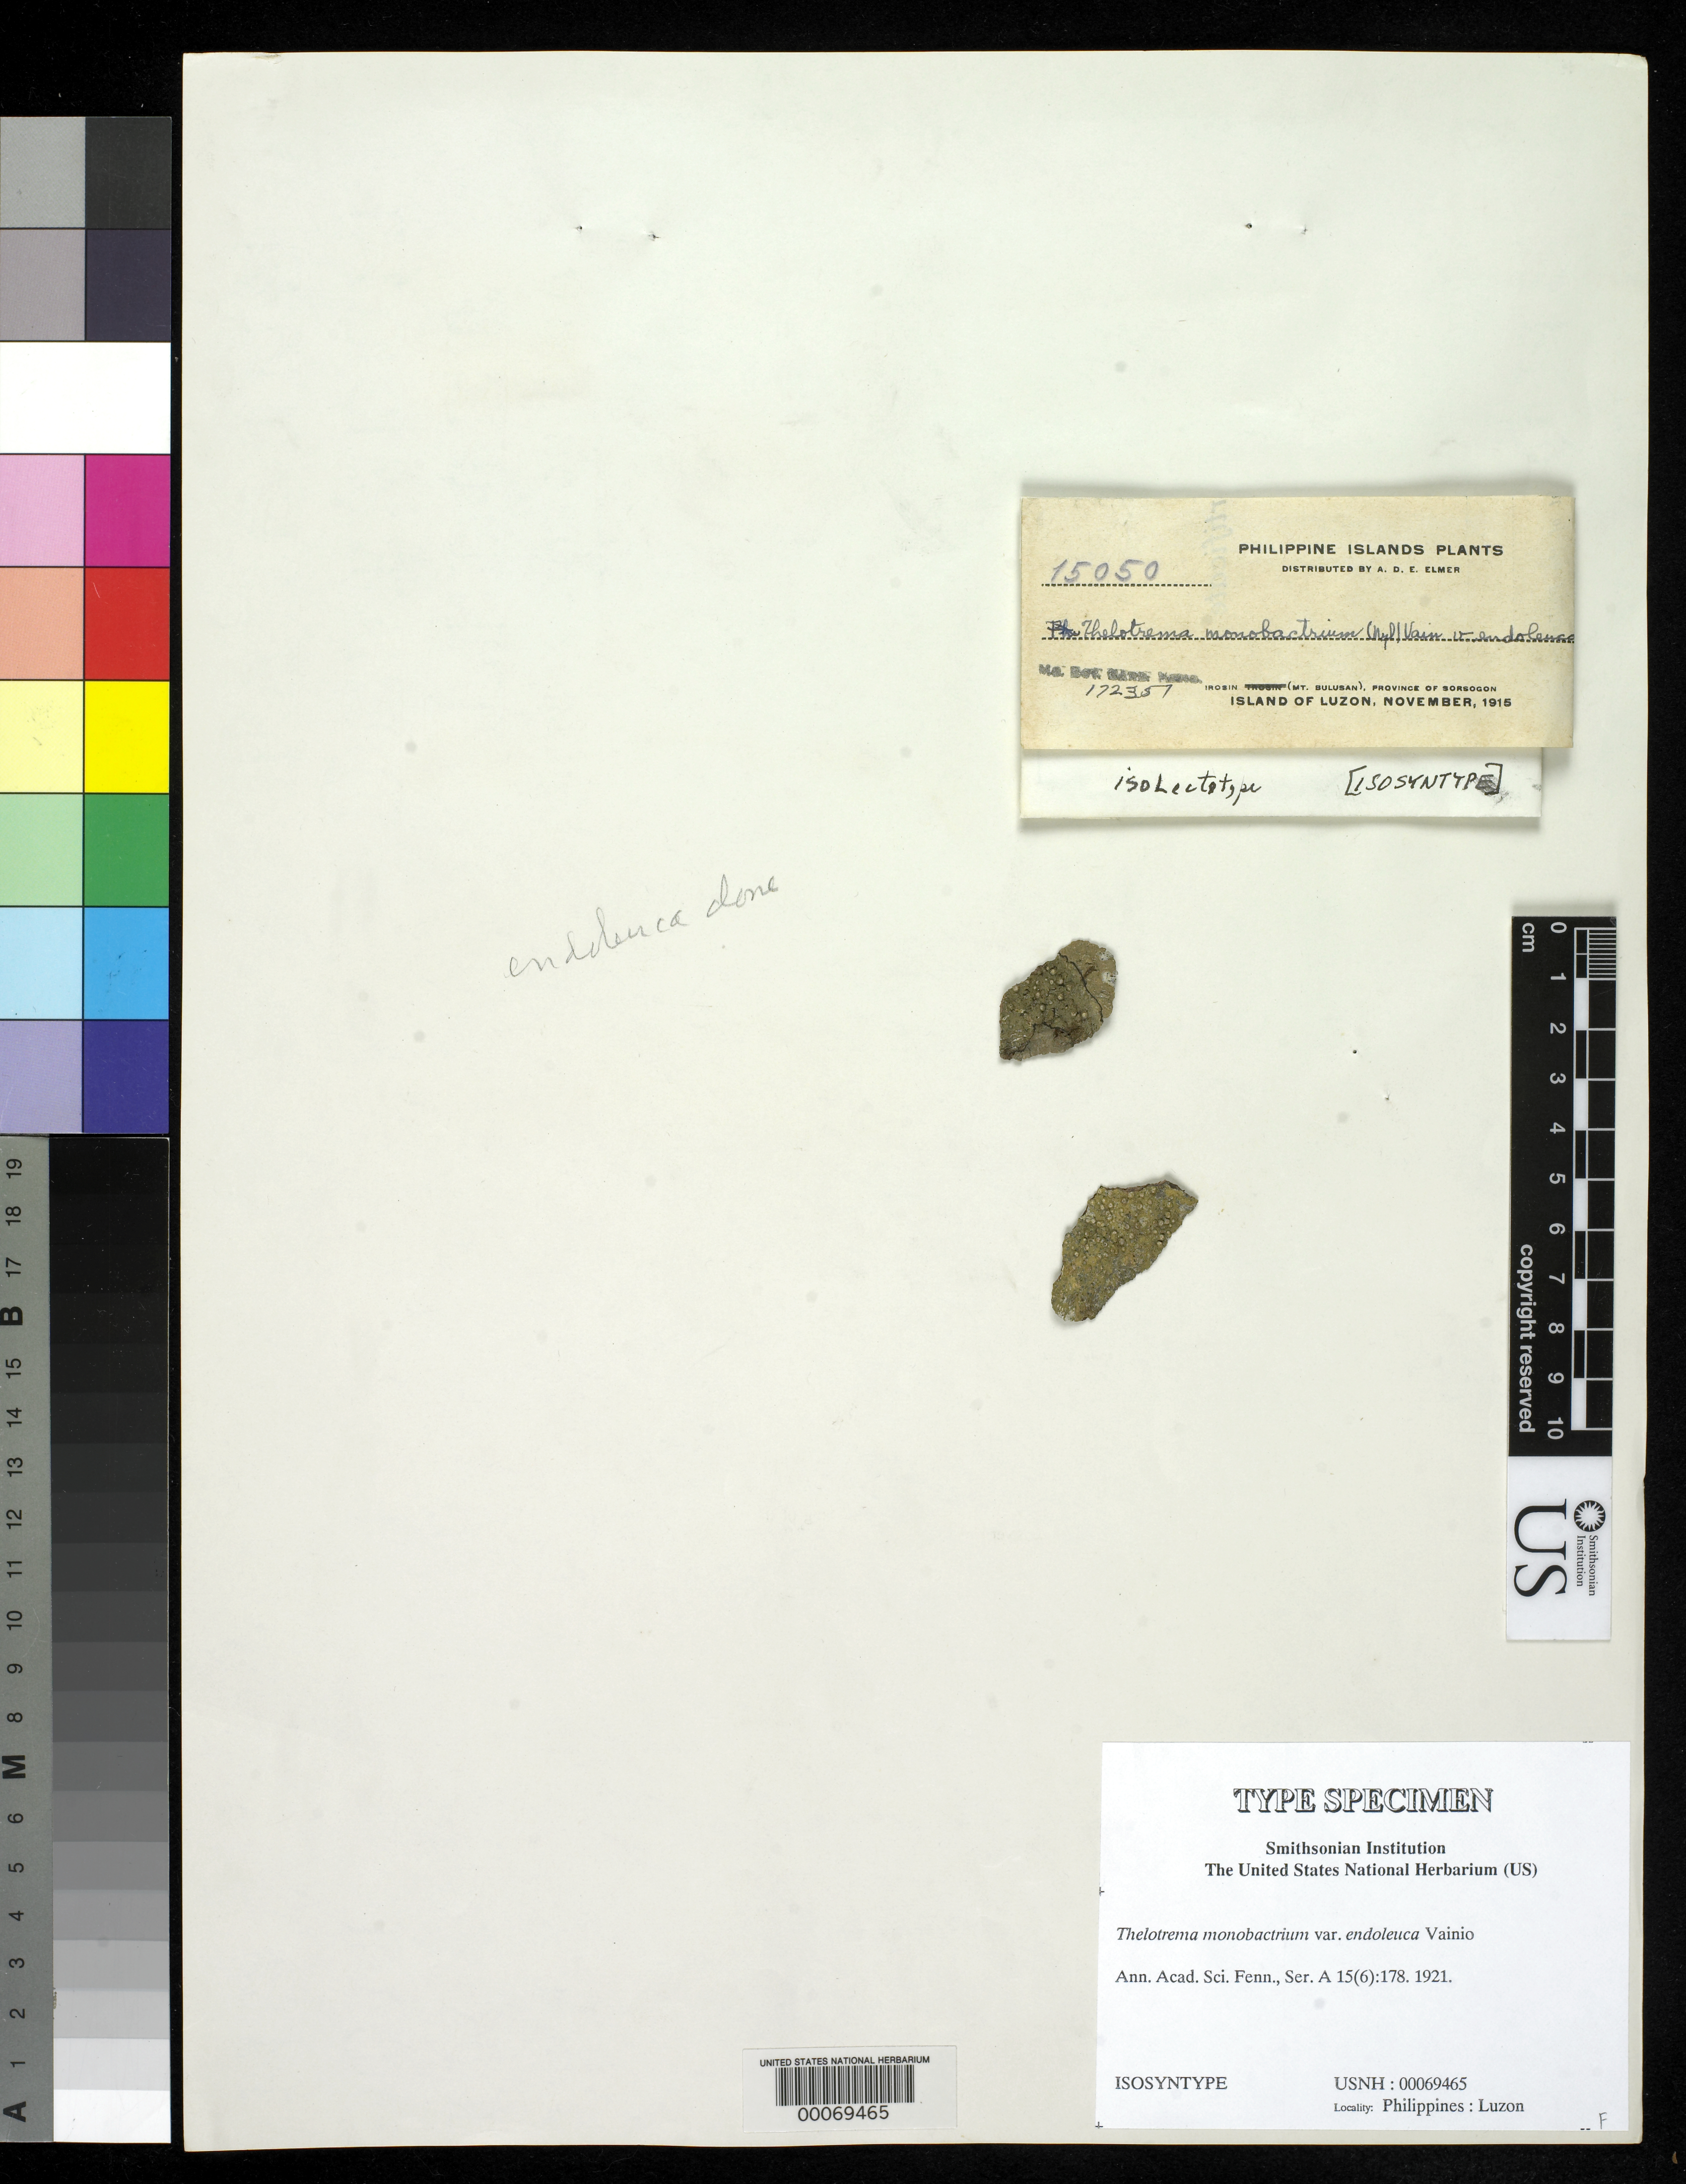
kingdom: Fungi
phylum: Ascomycota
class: Lecanoromycetes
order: Ostropales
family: Graphidaceae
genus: Thelotrema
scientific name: Thelotrema monobactrium var. endoleuca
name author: Vain.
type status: Isosyntype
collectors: A. D. E. Elmer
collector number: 15050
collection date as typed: Nov 1915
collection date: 1915-11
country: Philippines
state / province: Bicol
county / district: Sorsogon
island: Luzon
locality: Irosin (Mt. Bulusan), Province of Sorsogon, Island of Luzon